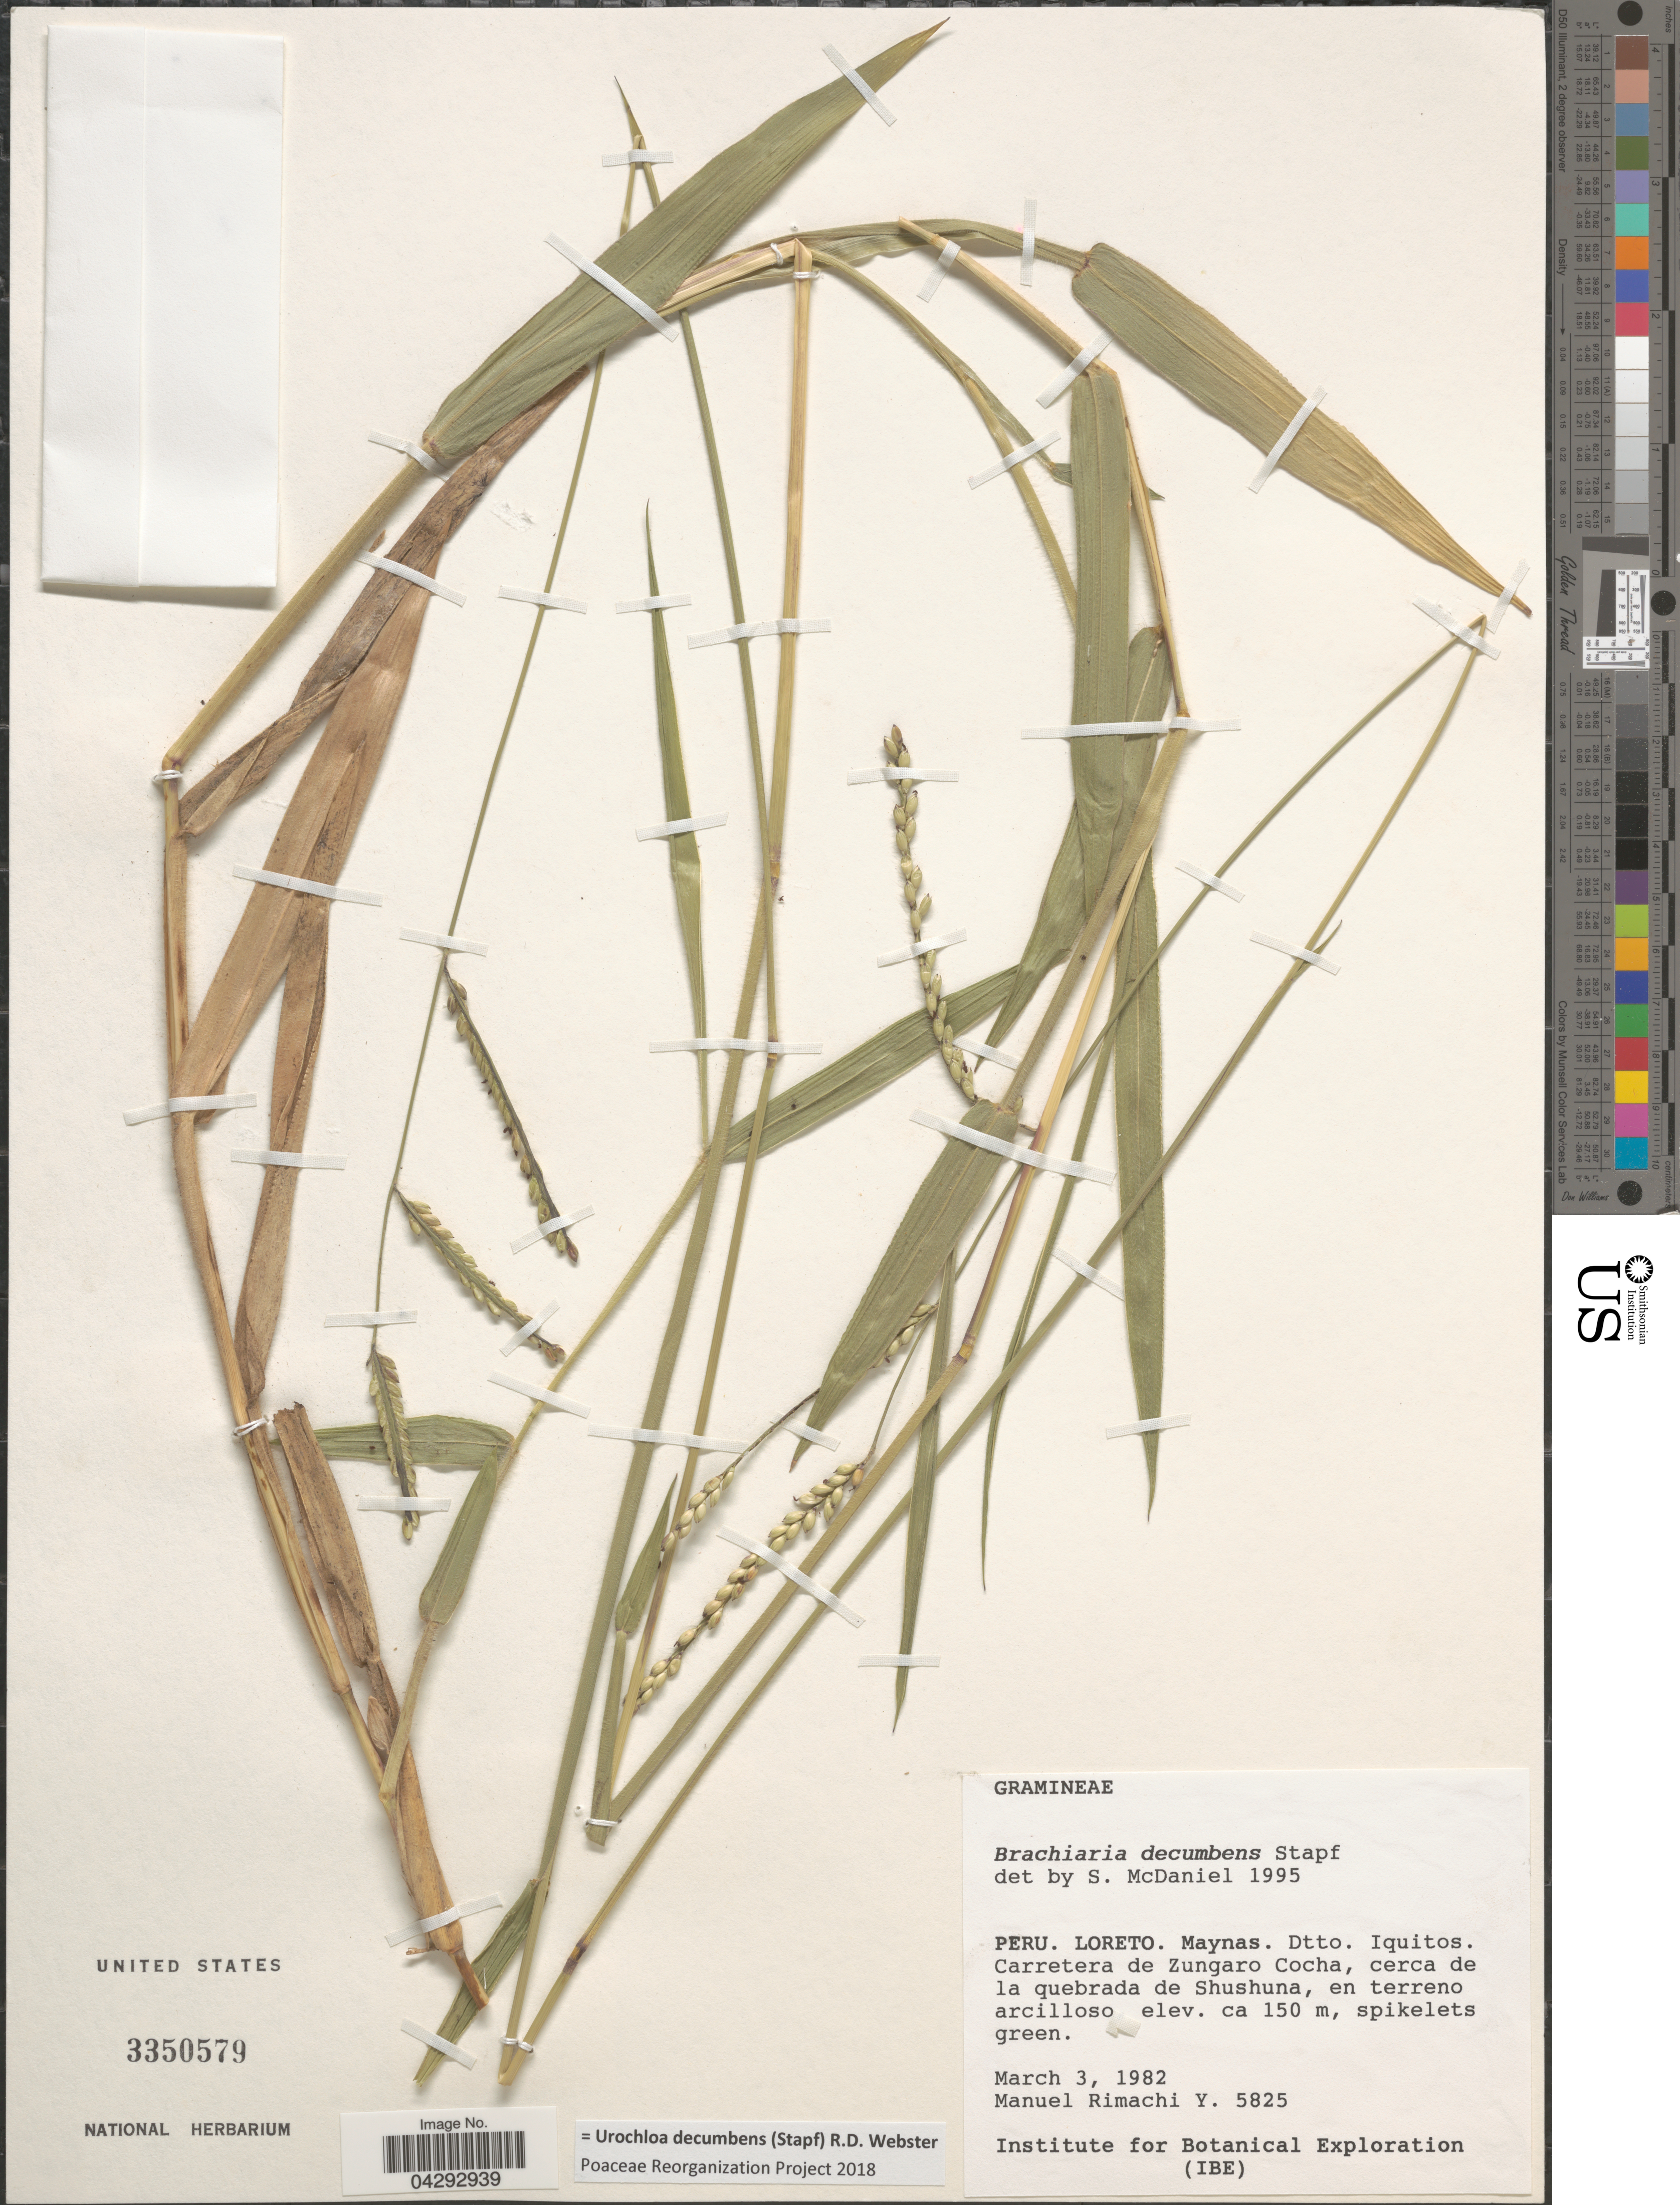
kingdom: Plantae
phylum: Tracheophyta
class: Liliopsida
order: Poales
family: Poaceae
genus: Urochloa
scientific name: Urochloa decumbens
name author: (Stapf) R.D. Webster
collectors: M. Rimachi Y.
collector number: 5825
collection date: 1982-03-03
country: Peru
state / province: Loreto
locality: Maynas. Dtto. Iquitos. Carretera de Zungaro Cocha, cerca de la quebrada de Shushuna, en terreno arcilloso.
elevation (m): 150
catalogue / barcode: US 3350579